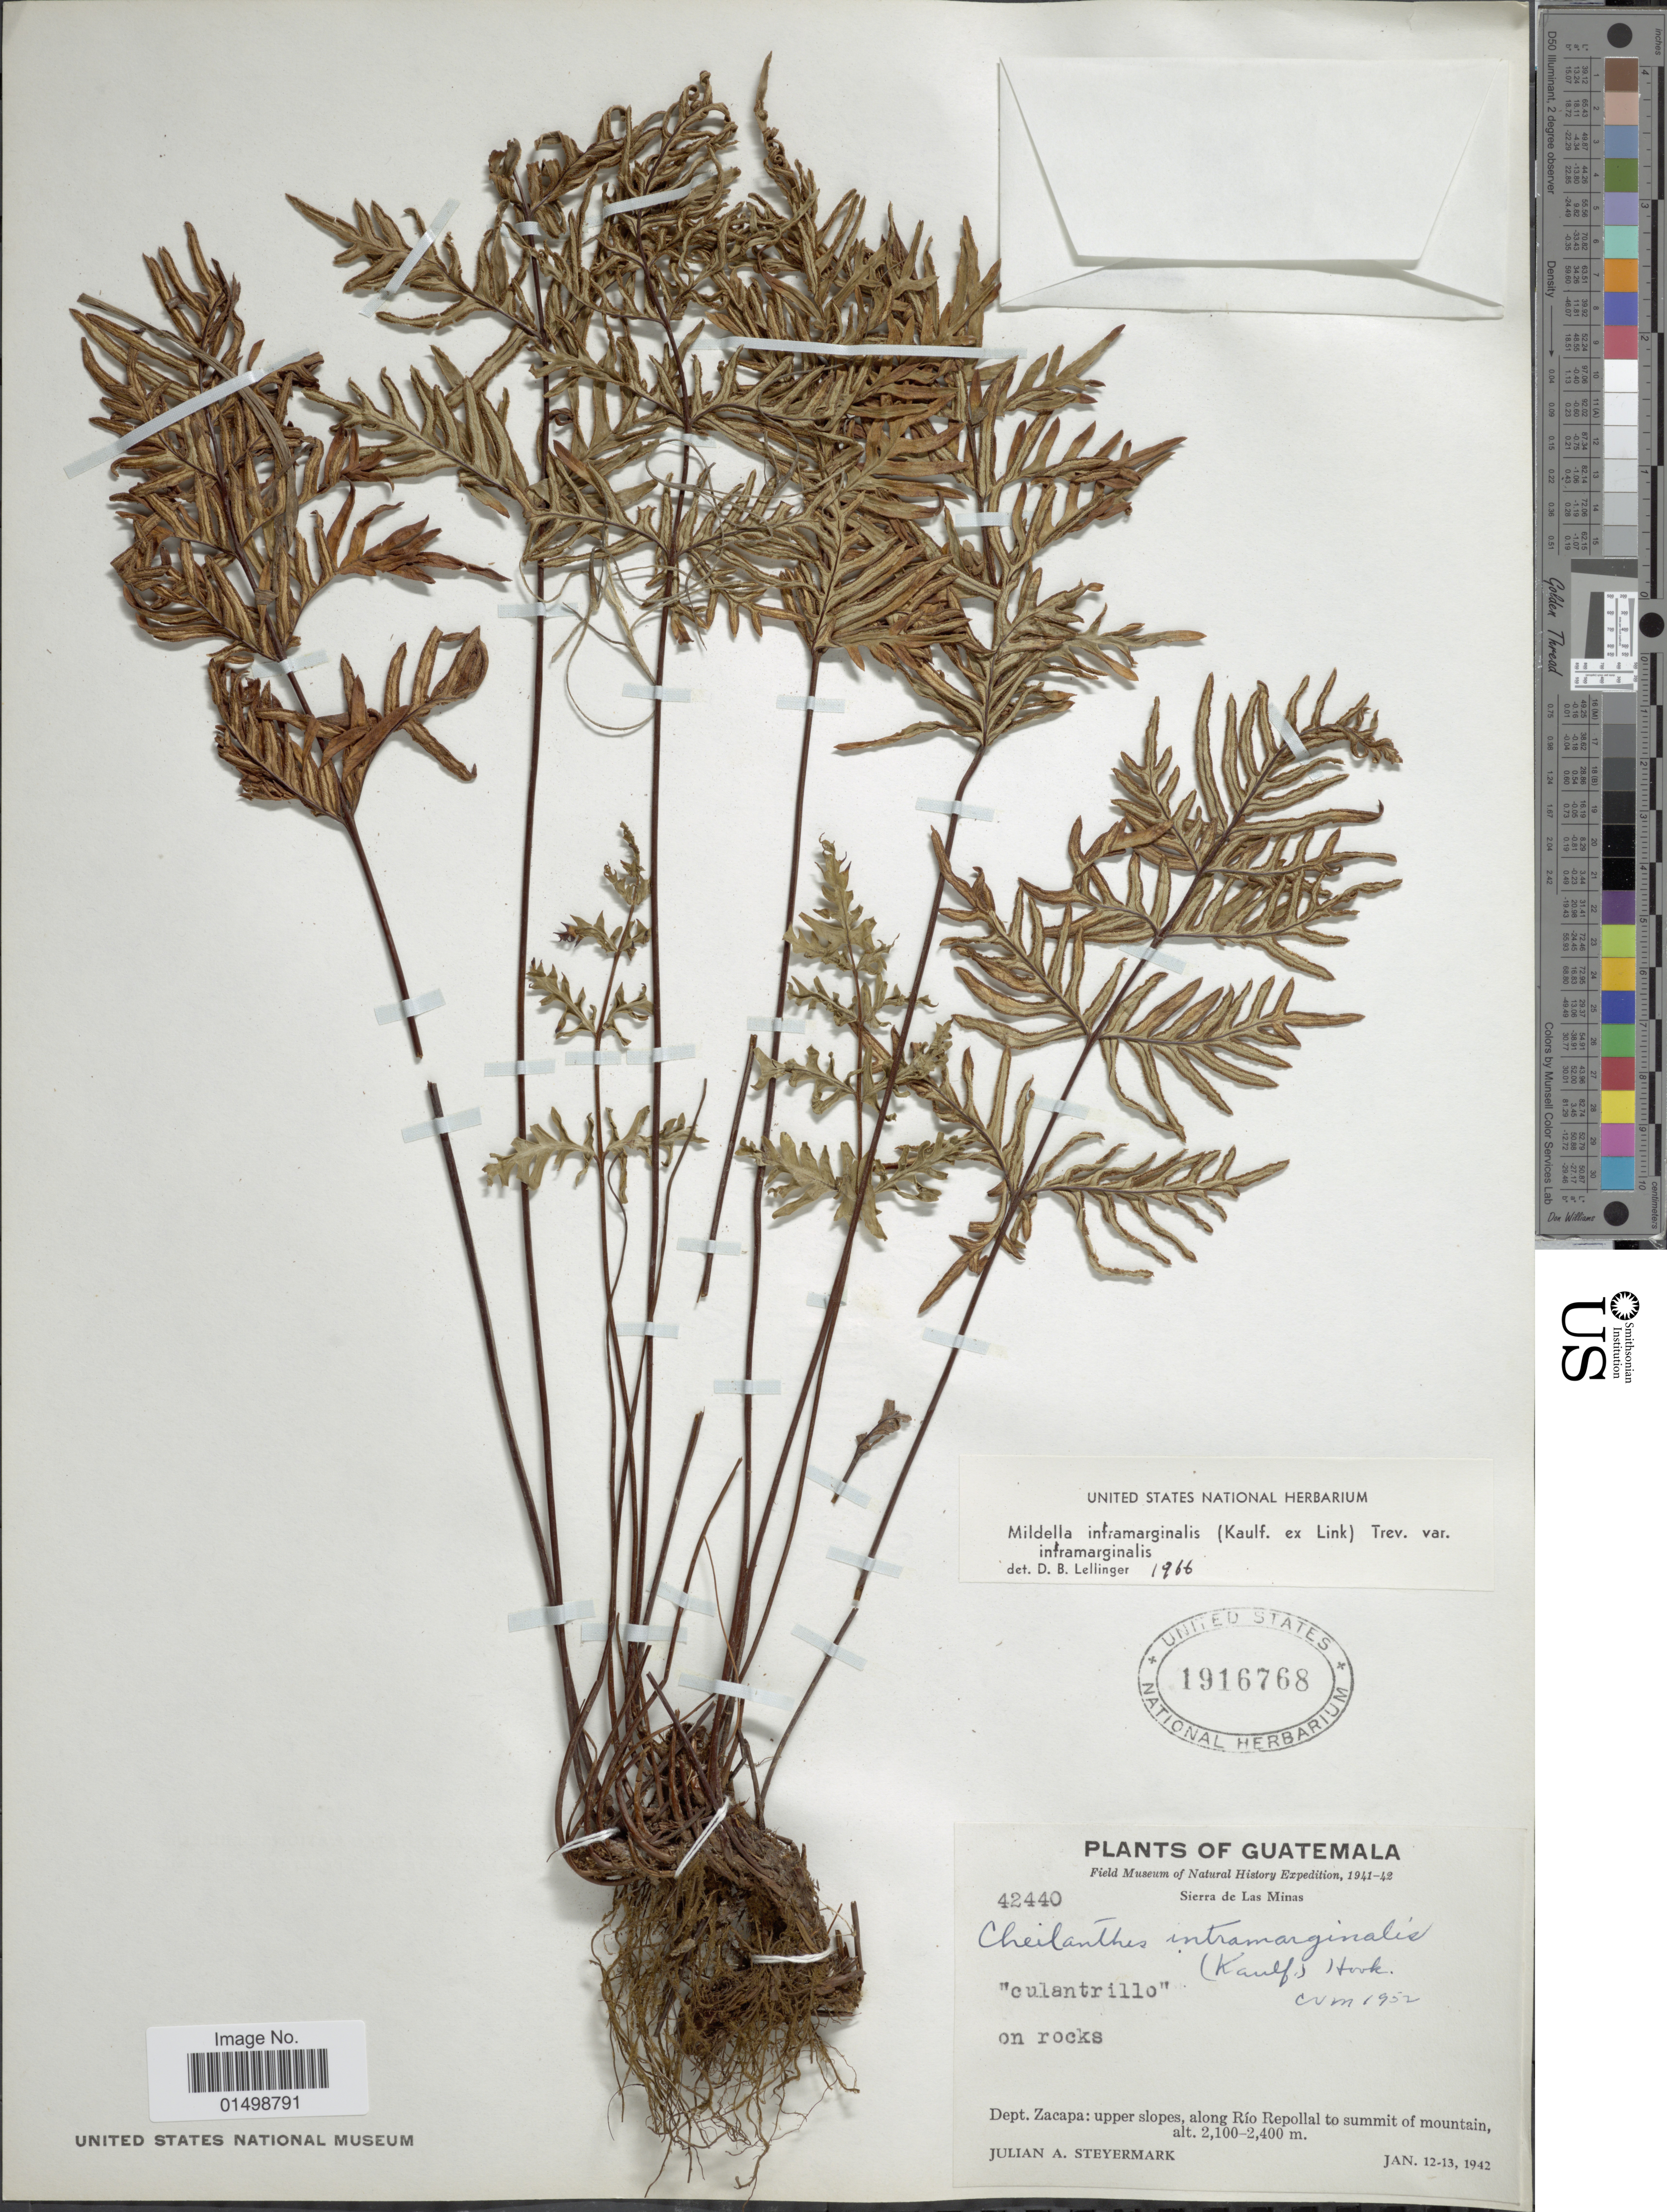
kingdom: Plantae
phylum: Tracheophyta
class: Polypodiopsida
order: Polypodiales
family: Pteridaceae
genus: Cheilanthes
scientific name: Cheilanthes intramarginalis var. intramarginalis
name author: (Kaulf.) Hook.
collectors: J. Steyermark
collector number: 42440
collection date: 1942-01-12/1942-01-13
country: Guatemala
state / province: Zacapa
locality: Sierra de Las Minas, dept Zacapa: upper slopes, along Rio Repollal to summit of mountain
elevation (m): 2100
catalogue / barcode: US 1916768